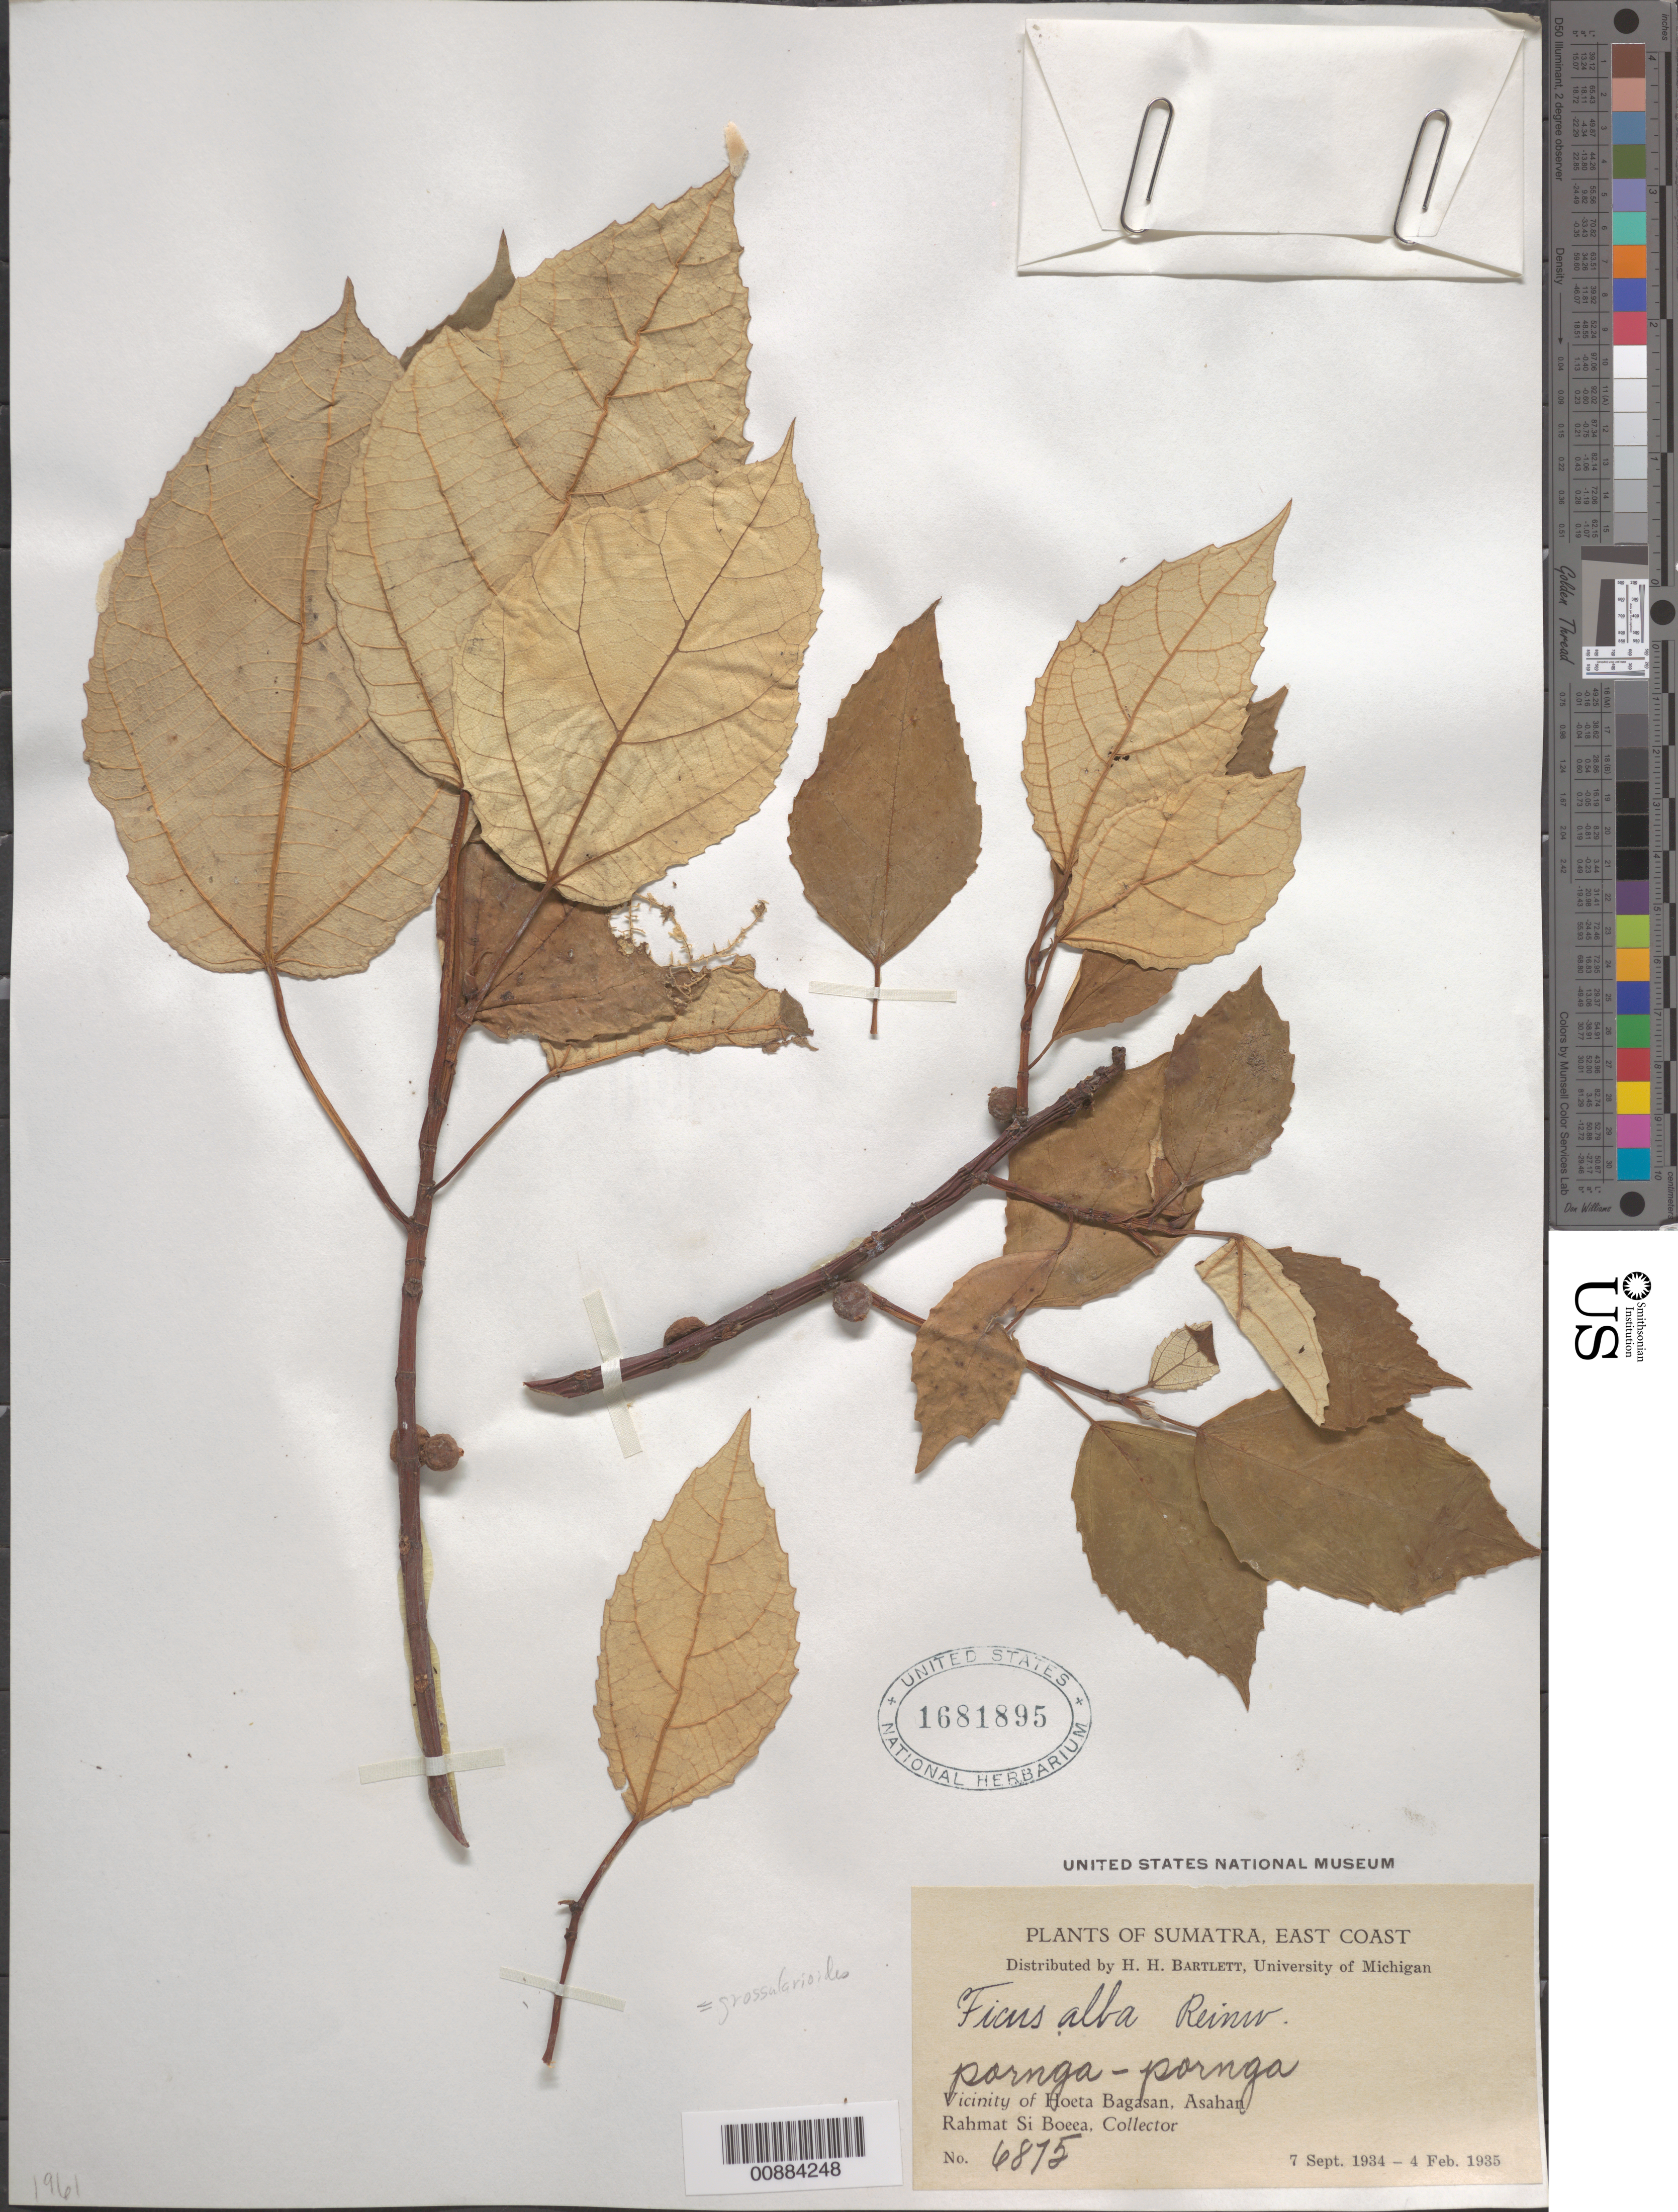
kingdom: Plantae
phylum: Tracheophyta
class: Magnoliopsida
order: Rosales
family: Moraceae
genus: Ficus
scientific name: Ficus alba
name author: Reinw. ex Blume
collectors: Rahmat Si Boeea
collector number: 6875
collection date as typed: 07 Sep 1934 to 04 Feb 1935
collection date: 1934-09-07/1935-02-04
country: Indonesia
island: Sumatra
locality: Vicinity of Hoeta Bagasan, Asahan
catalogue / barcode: US 1681895